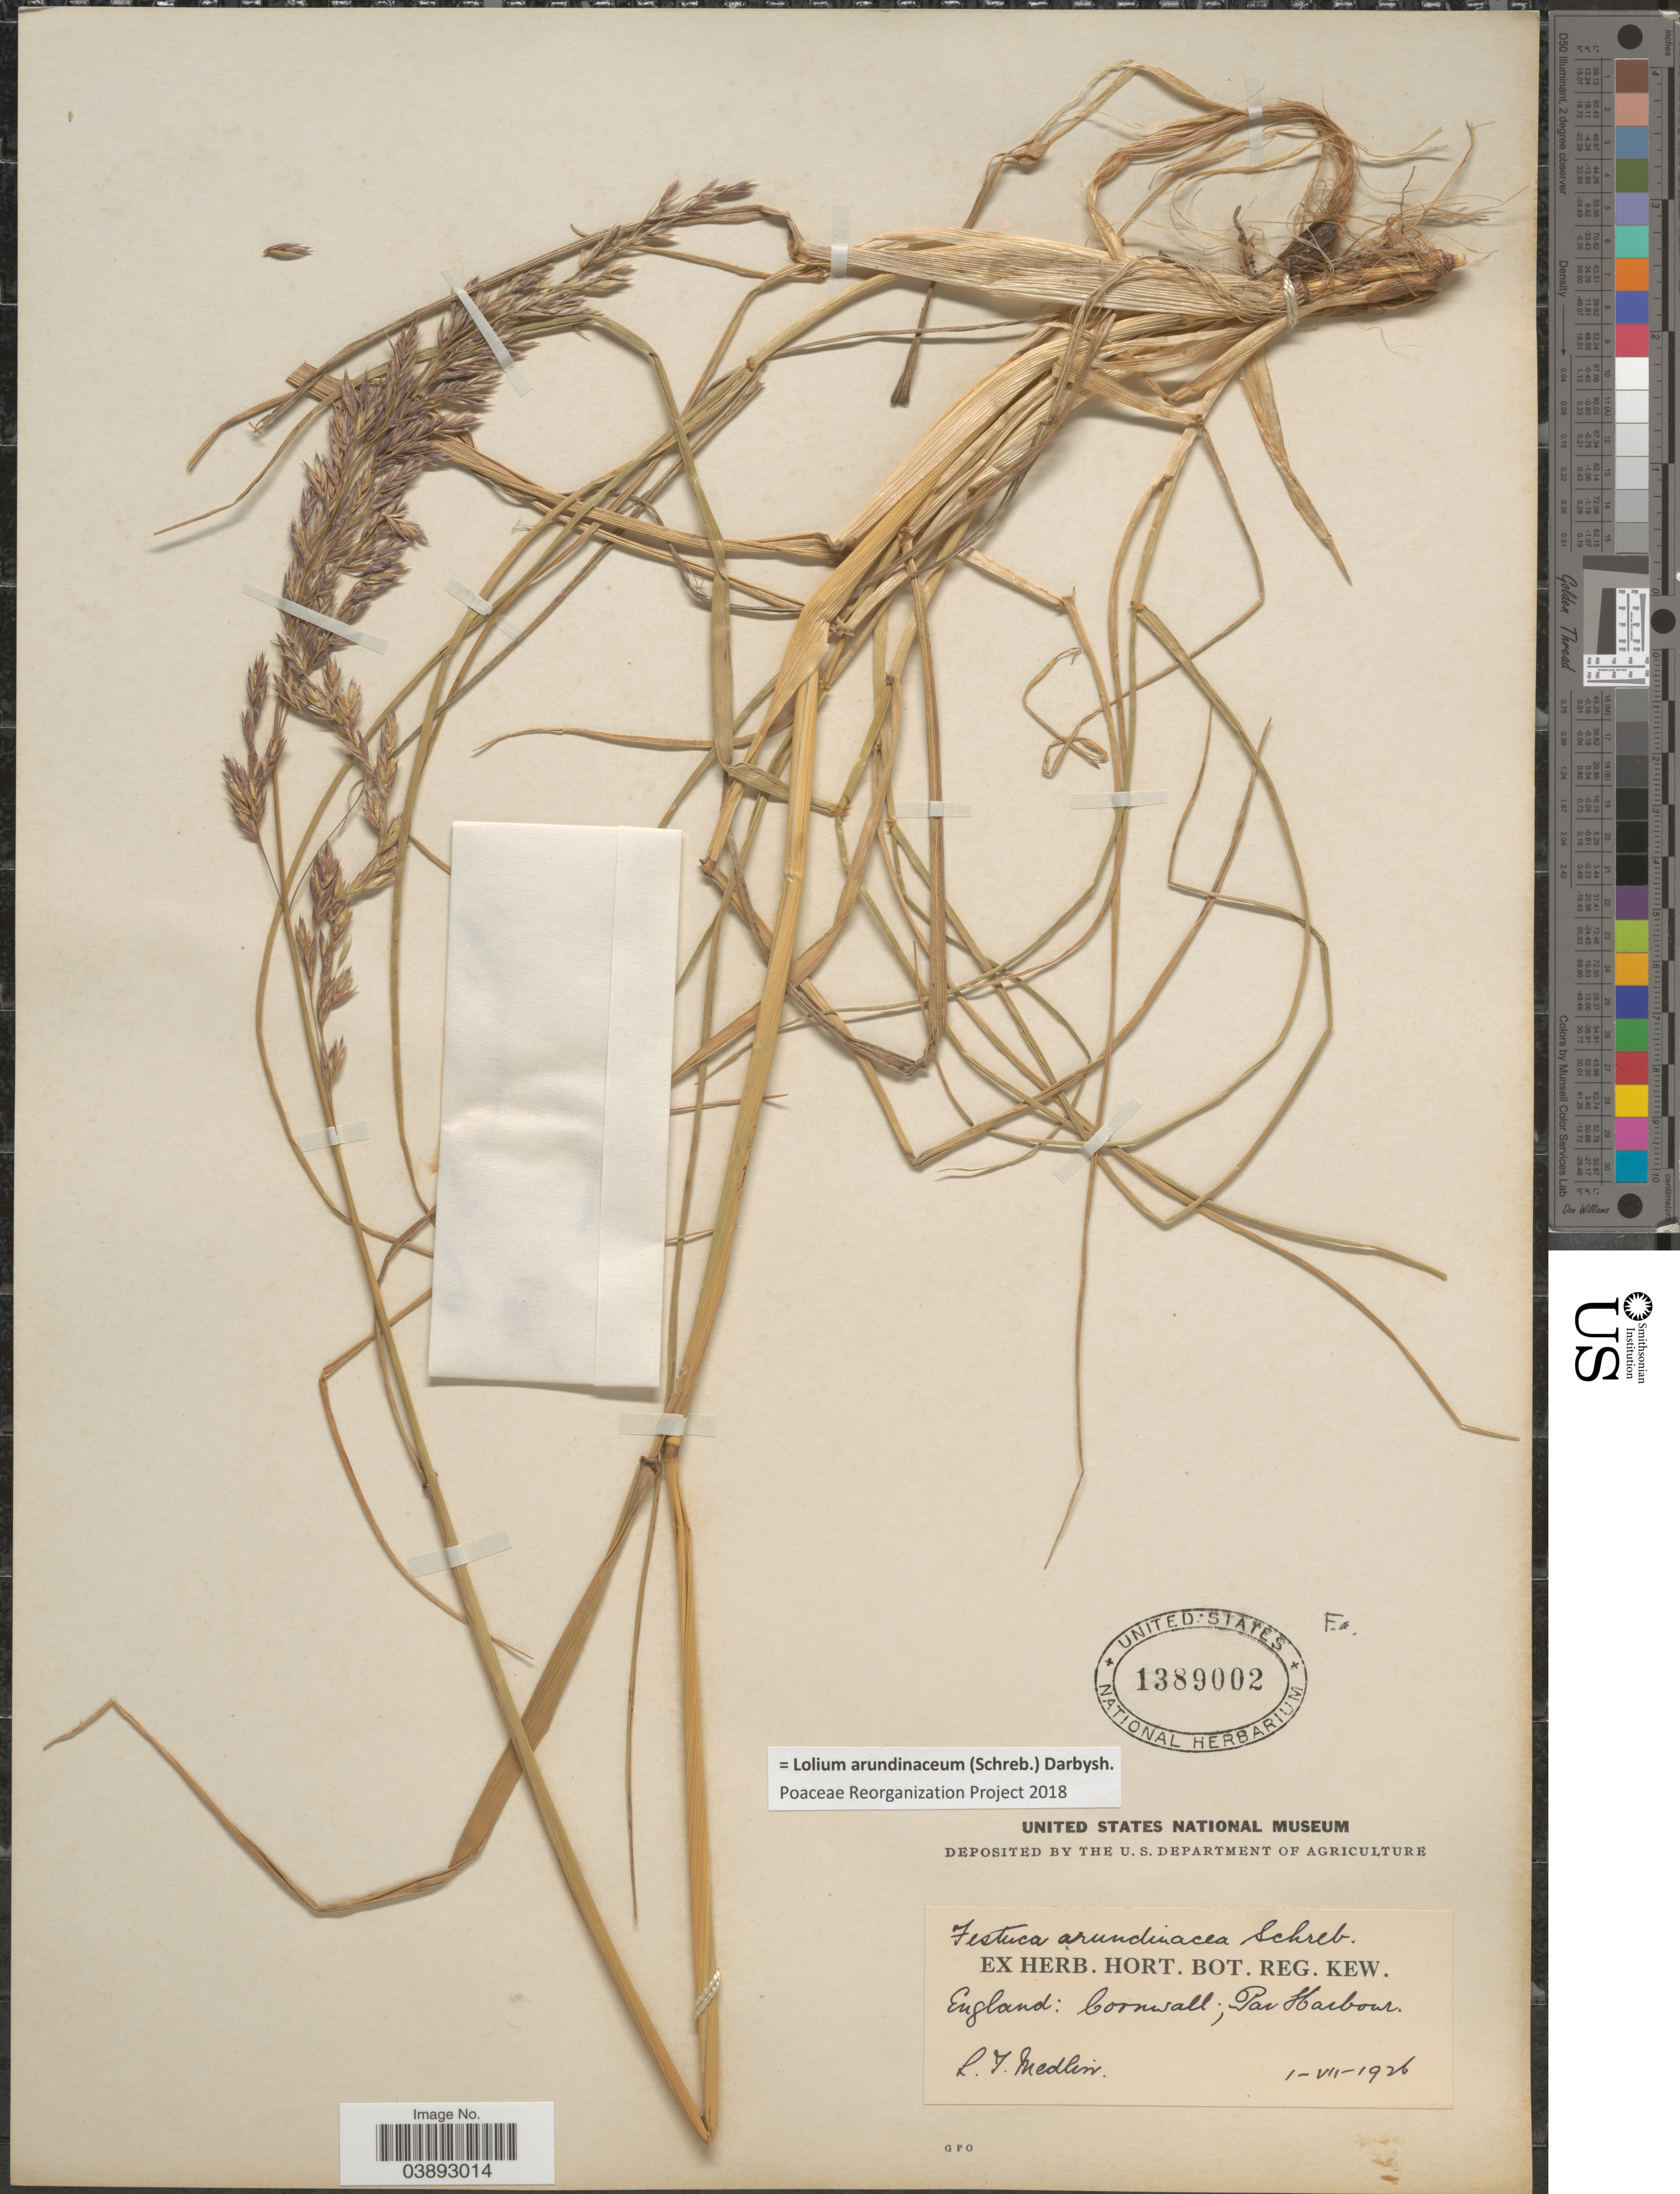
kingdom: Plantae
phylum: Tracheophyta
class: Liliopsida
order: Poales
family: Poaceae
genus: Lolium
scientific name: Lolium arundinaceum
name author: (Schreb.) Darbysh.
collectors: L. Medlin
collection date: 1926-07-01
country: United Kingdom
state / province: England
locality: Cornwall; Par Harbour.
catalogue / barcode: US 1389002